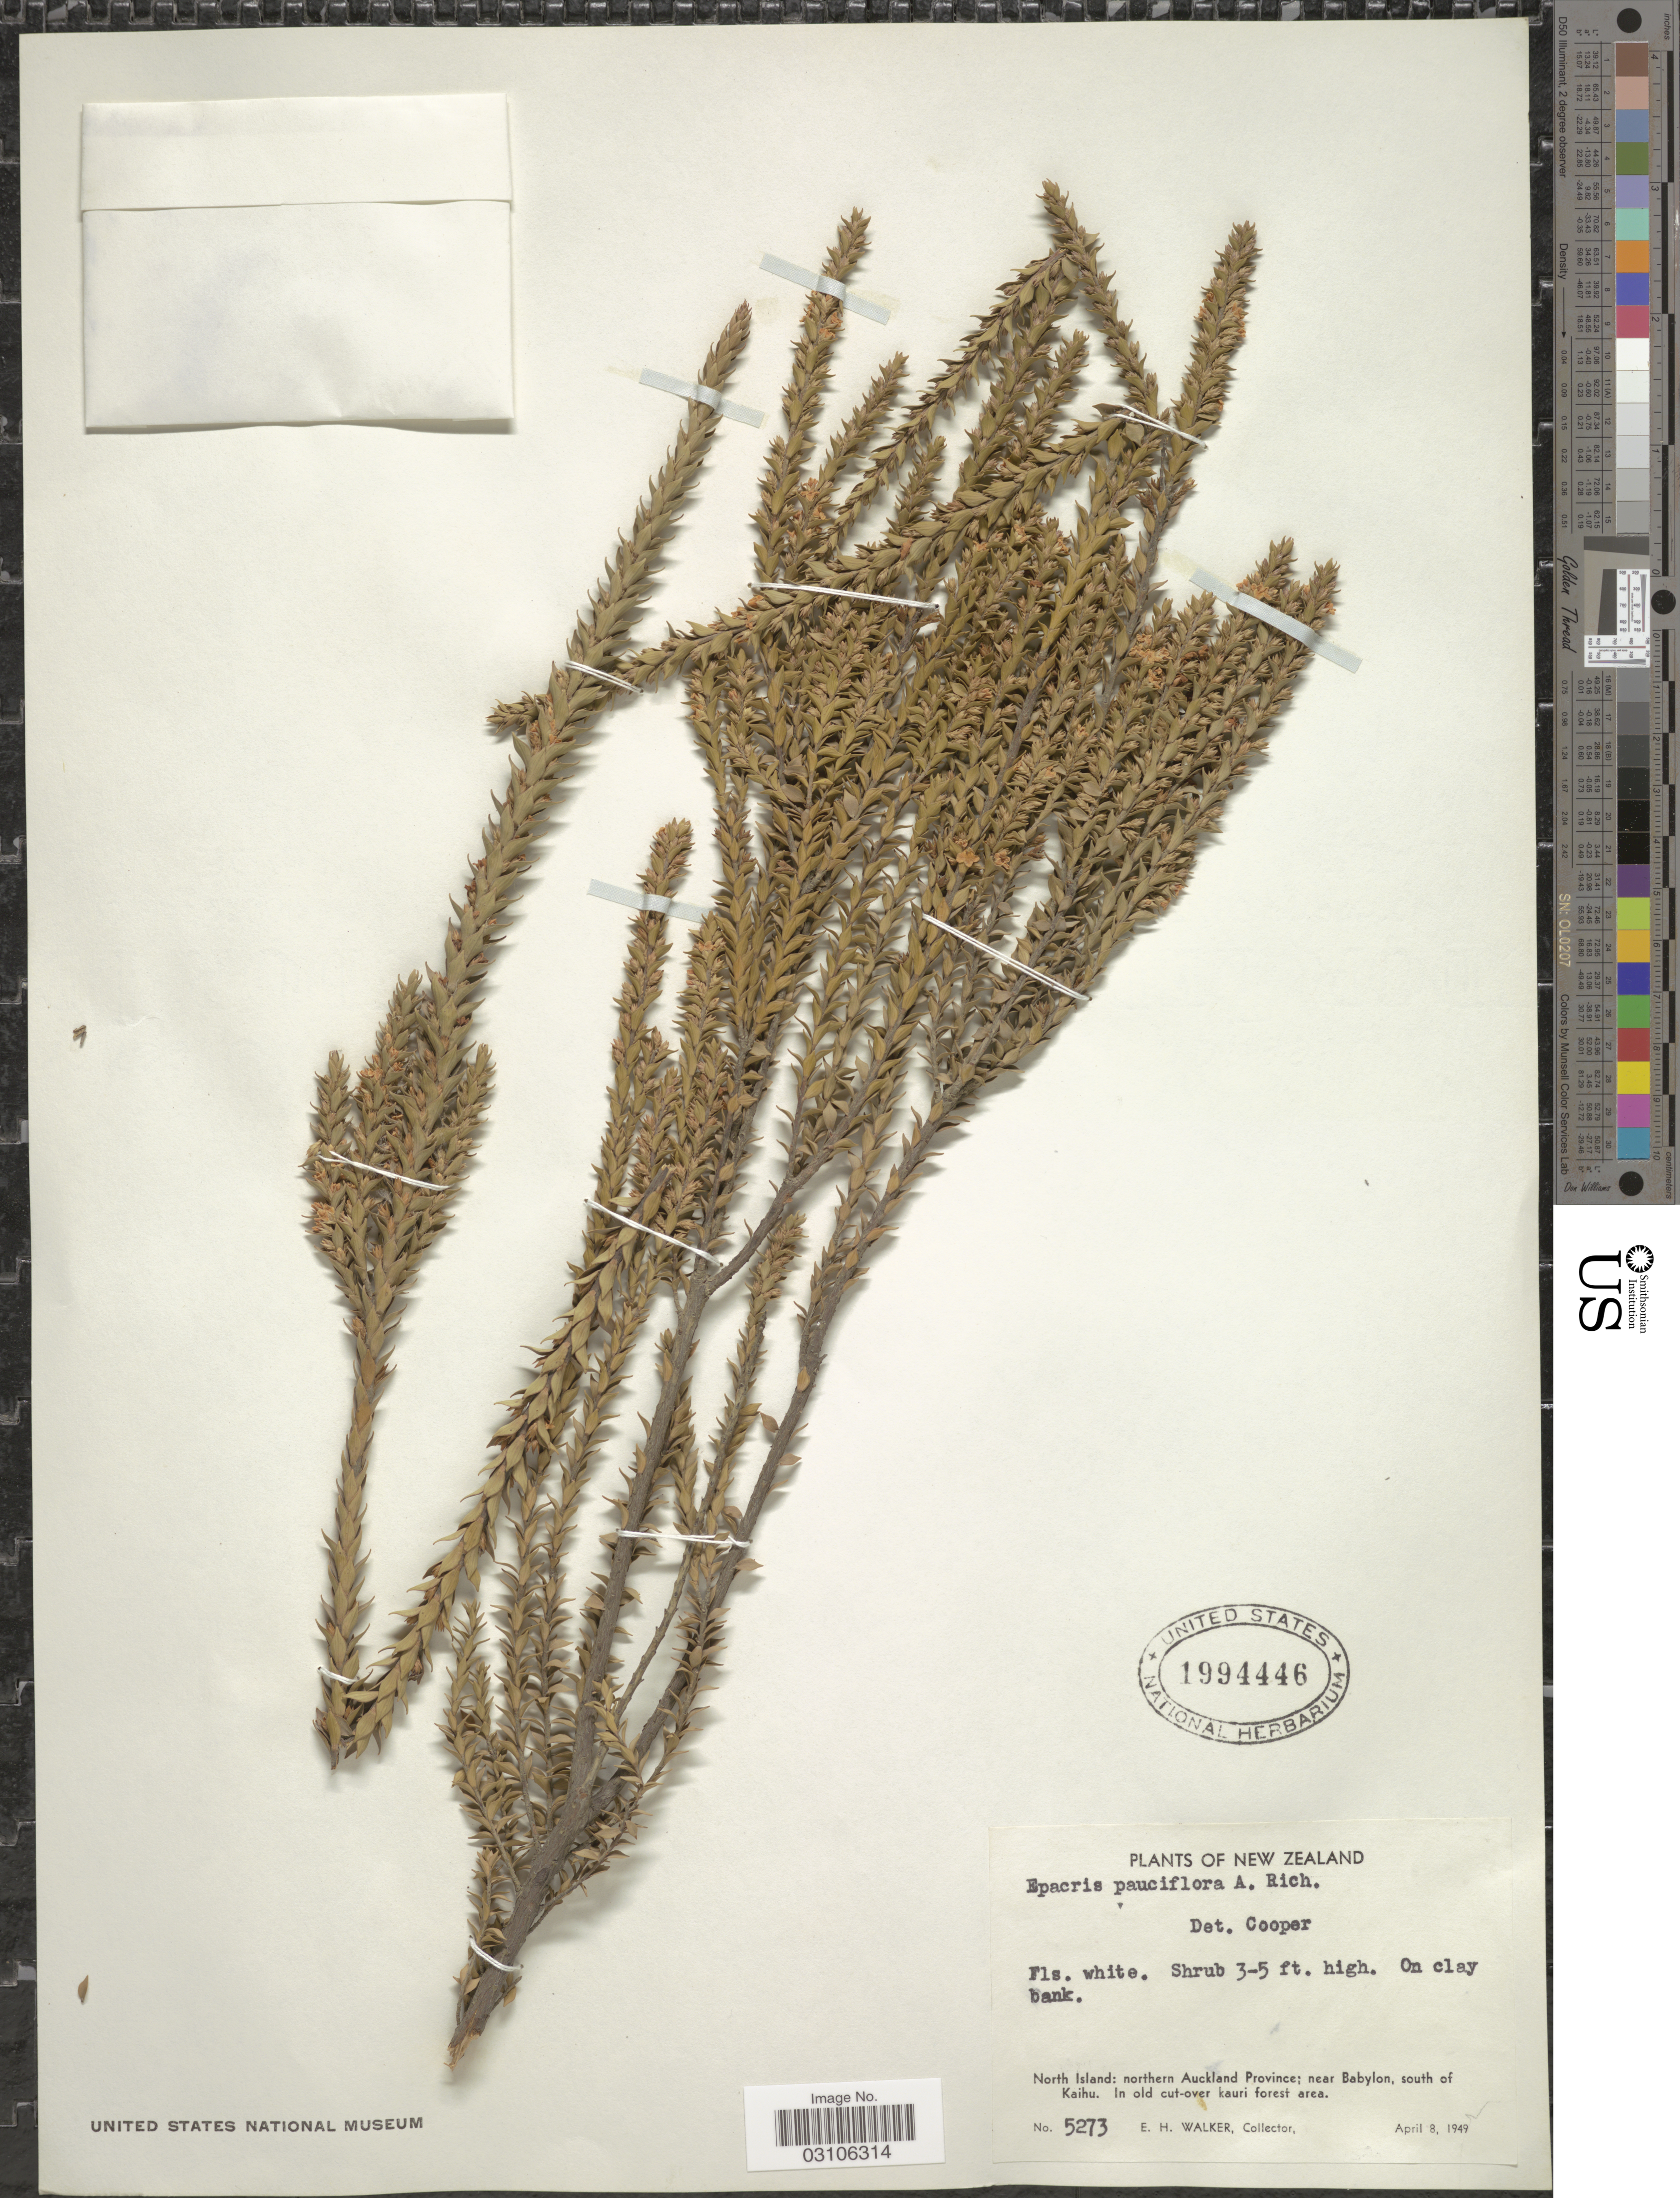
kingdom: Plantae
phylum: Tracheophyta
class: Magnoliopsida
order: Ericales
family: Ericaceae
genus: Epacris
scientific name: Epacris pauciflora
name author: A. Rich.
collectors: E. H. Walker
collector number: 5273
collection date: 1949-04-08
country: New Zealand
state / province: Auckland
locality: North Island: northern Auckland Province; near Babylon, south of Kaihu.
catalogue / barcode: US 1994446